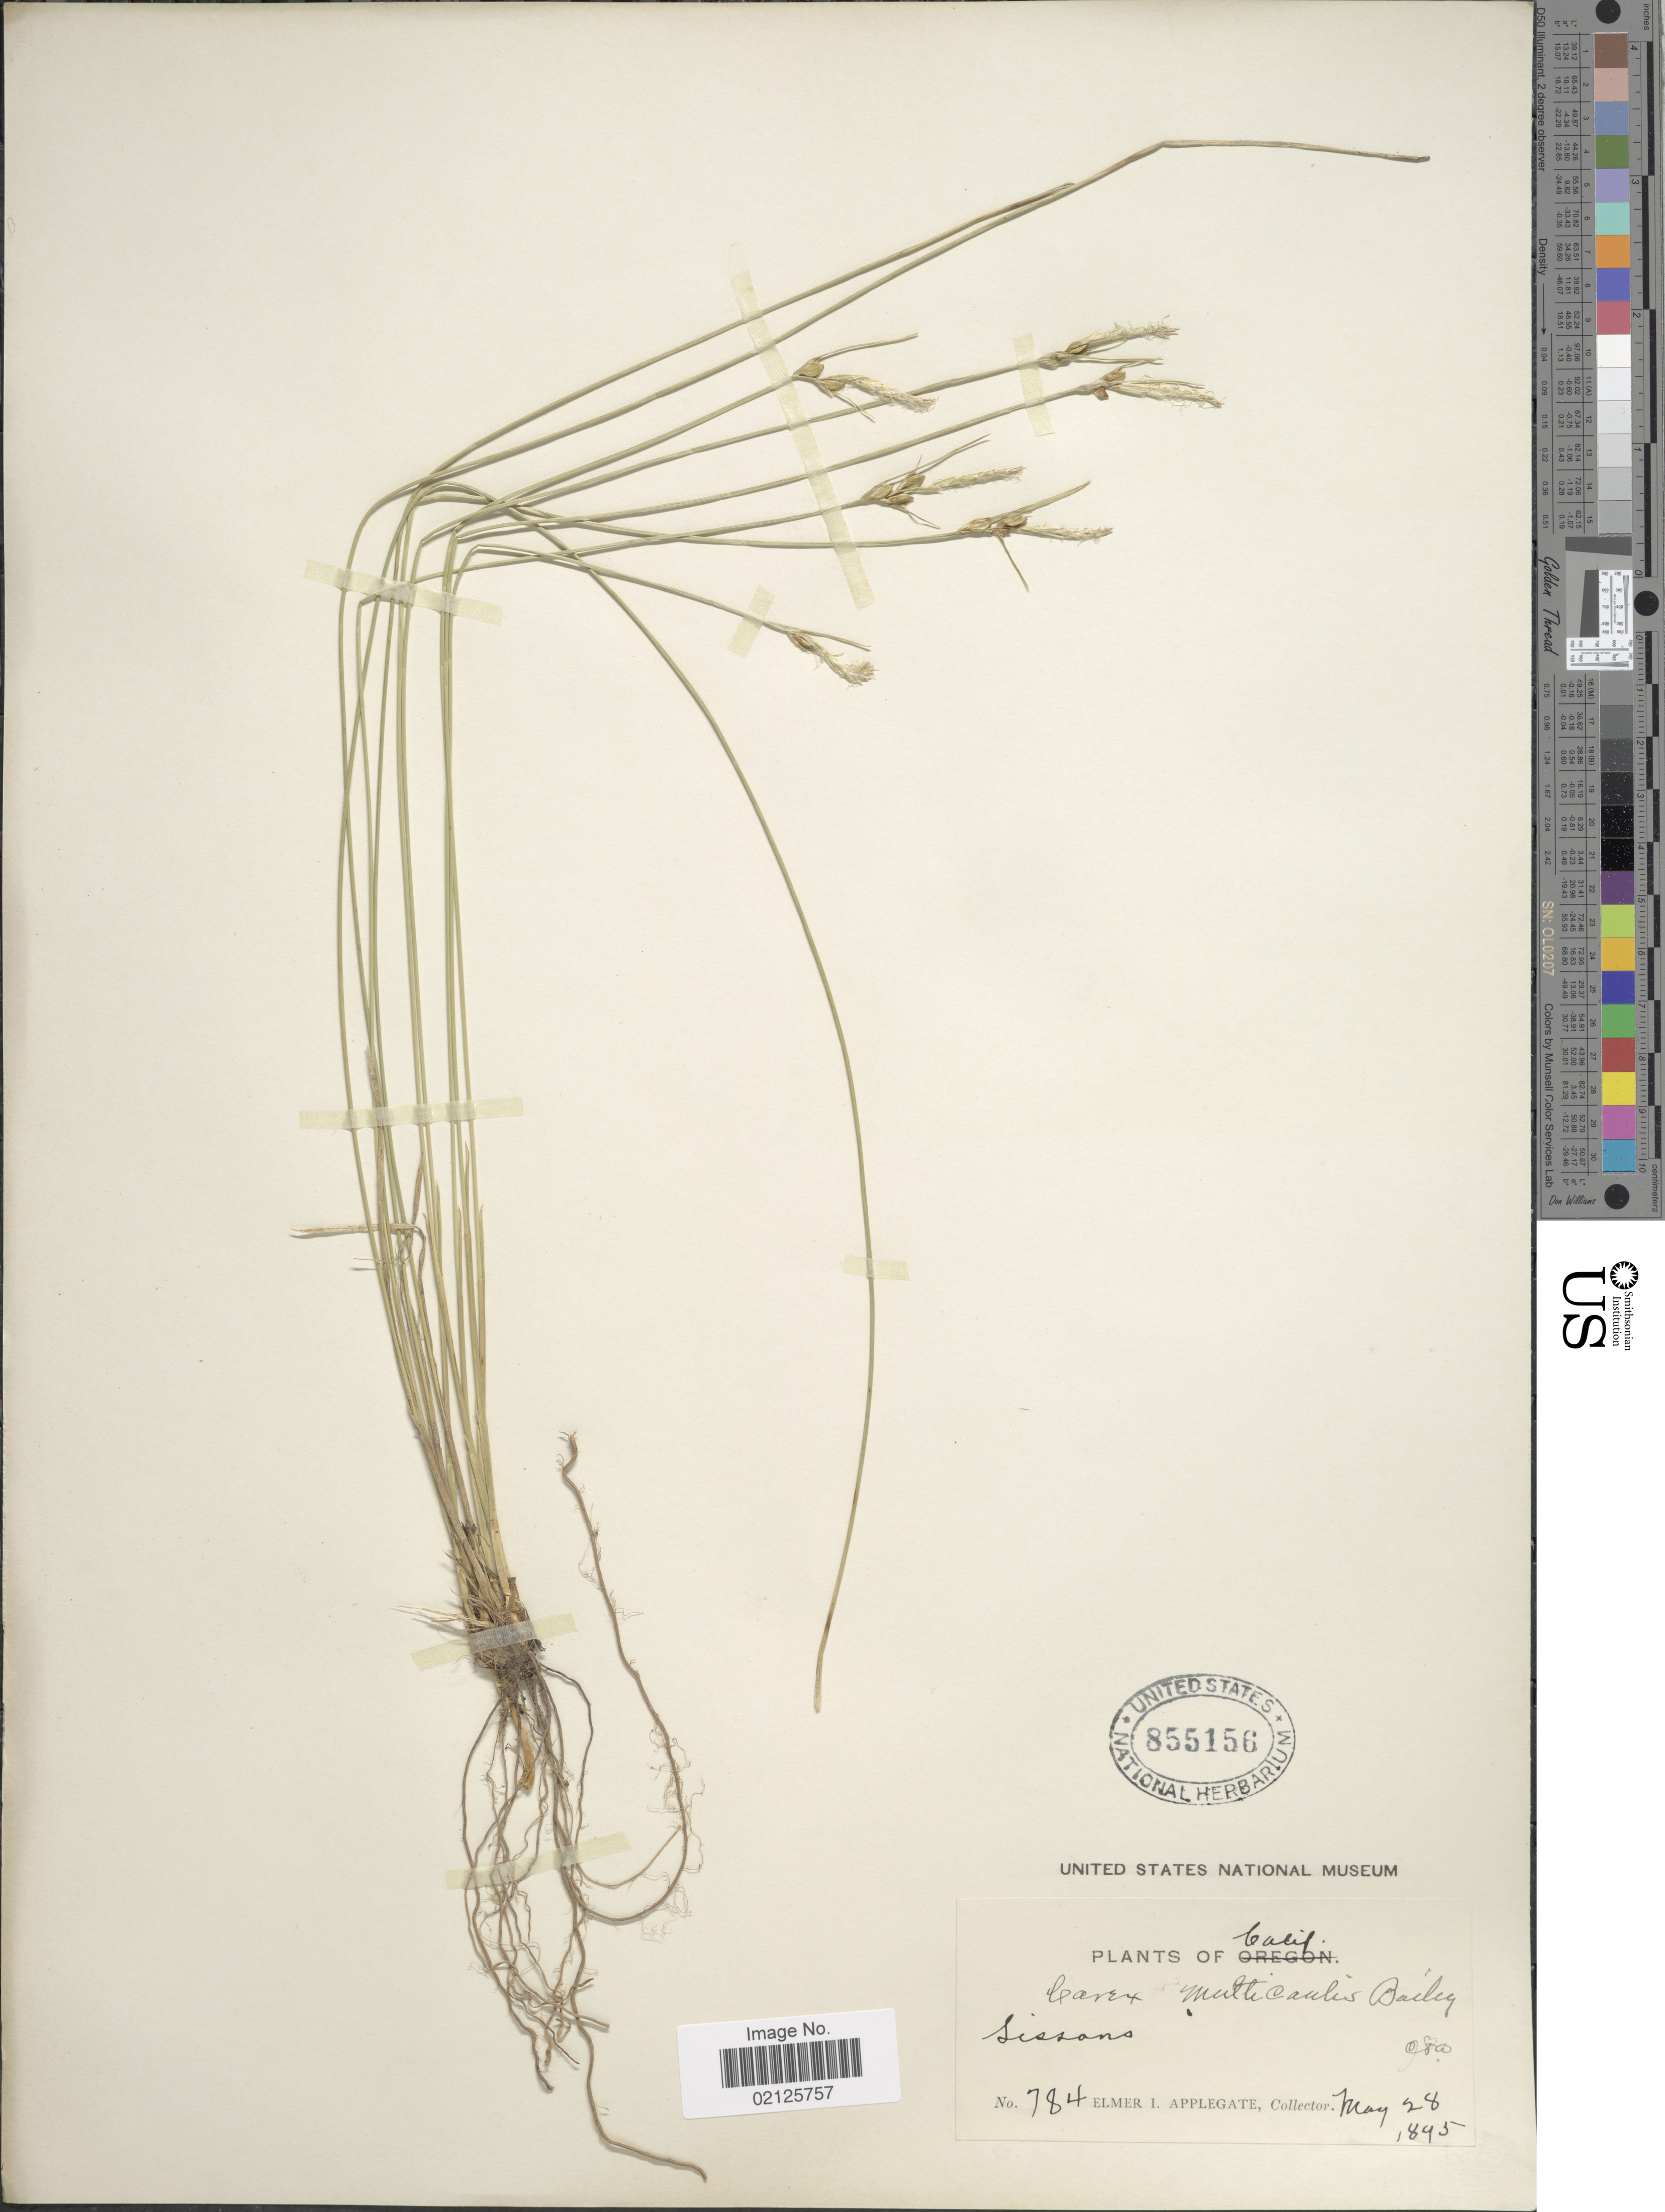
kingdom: Plantae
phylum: Tracheophyta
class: Liliopsida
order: Poales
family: Cyperaceae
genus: Carex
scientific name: Carex multicaulis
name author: L.H. Bailey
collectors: E. I. Applegate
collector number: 784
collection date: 1895-05-28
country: United States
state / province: California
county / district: Siskiyou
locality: Sissons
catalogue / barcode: US 855156